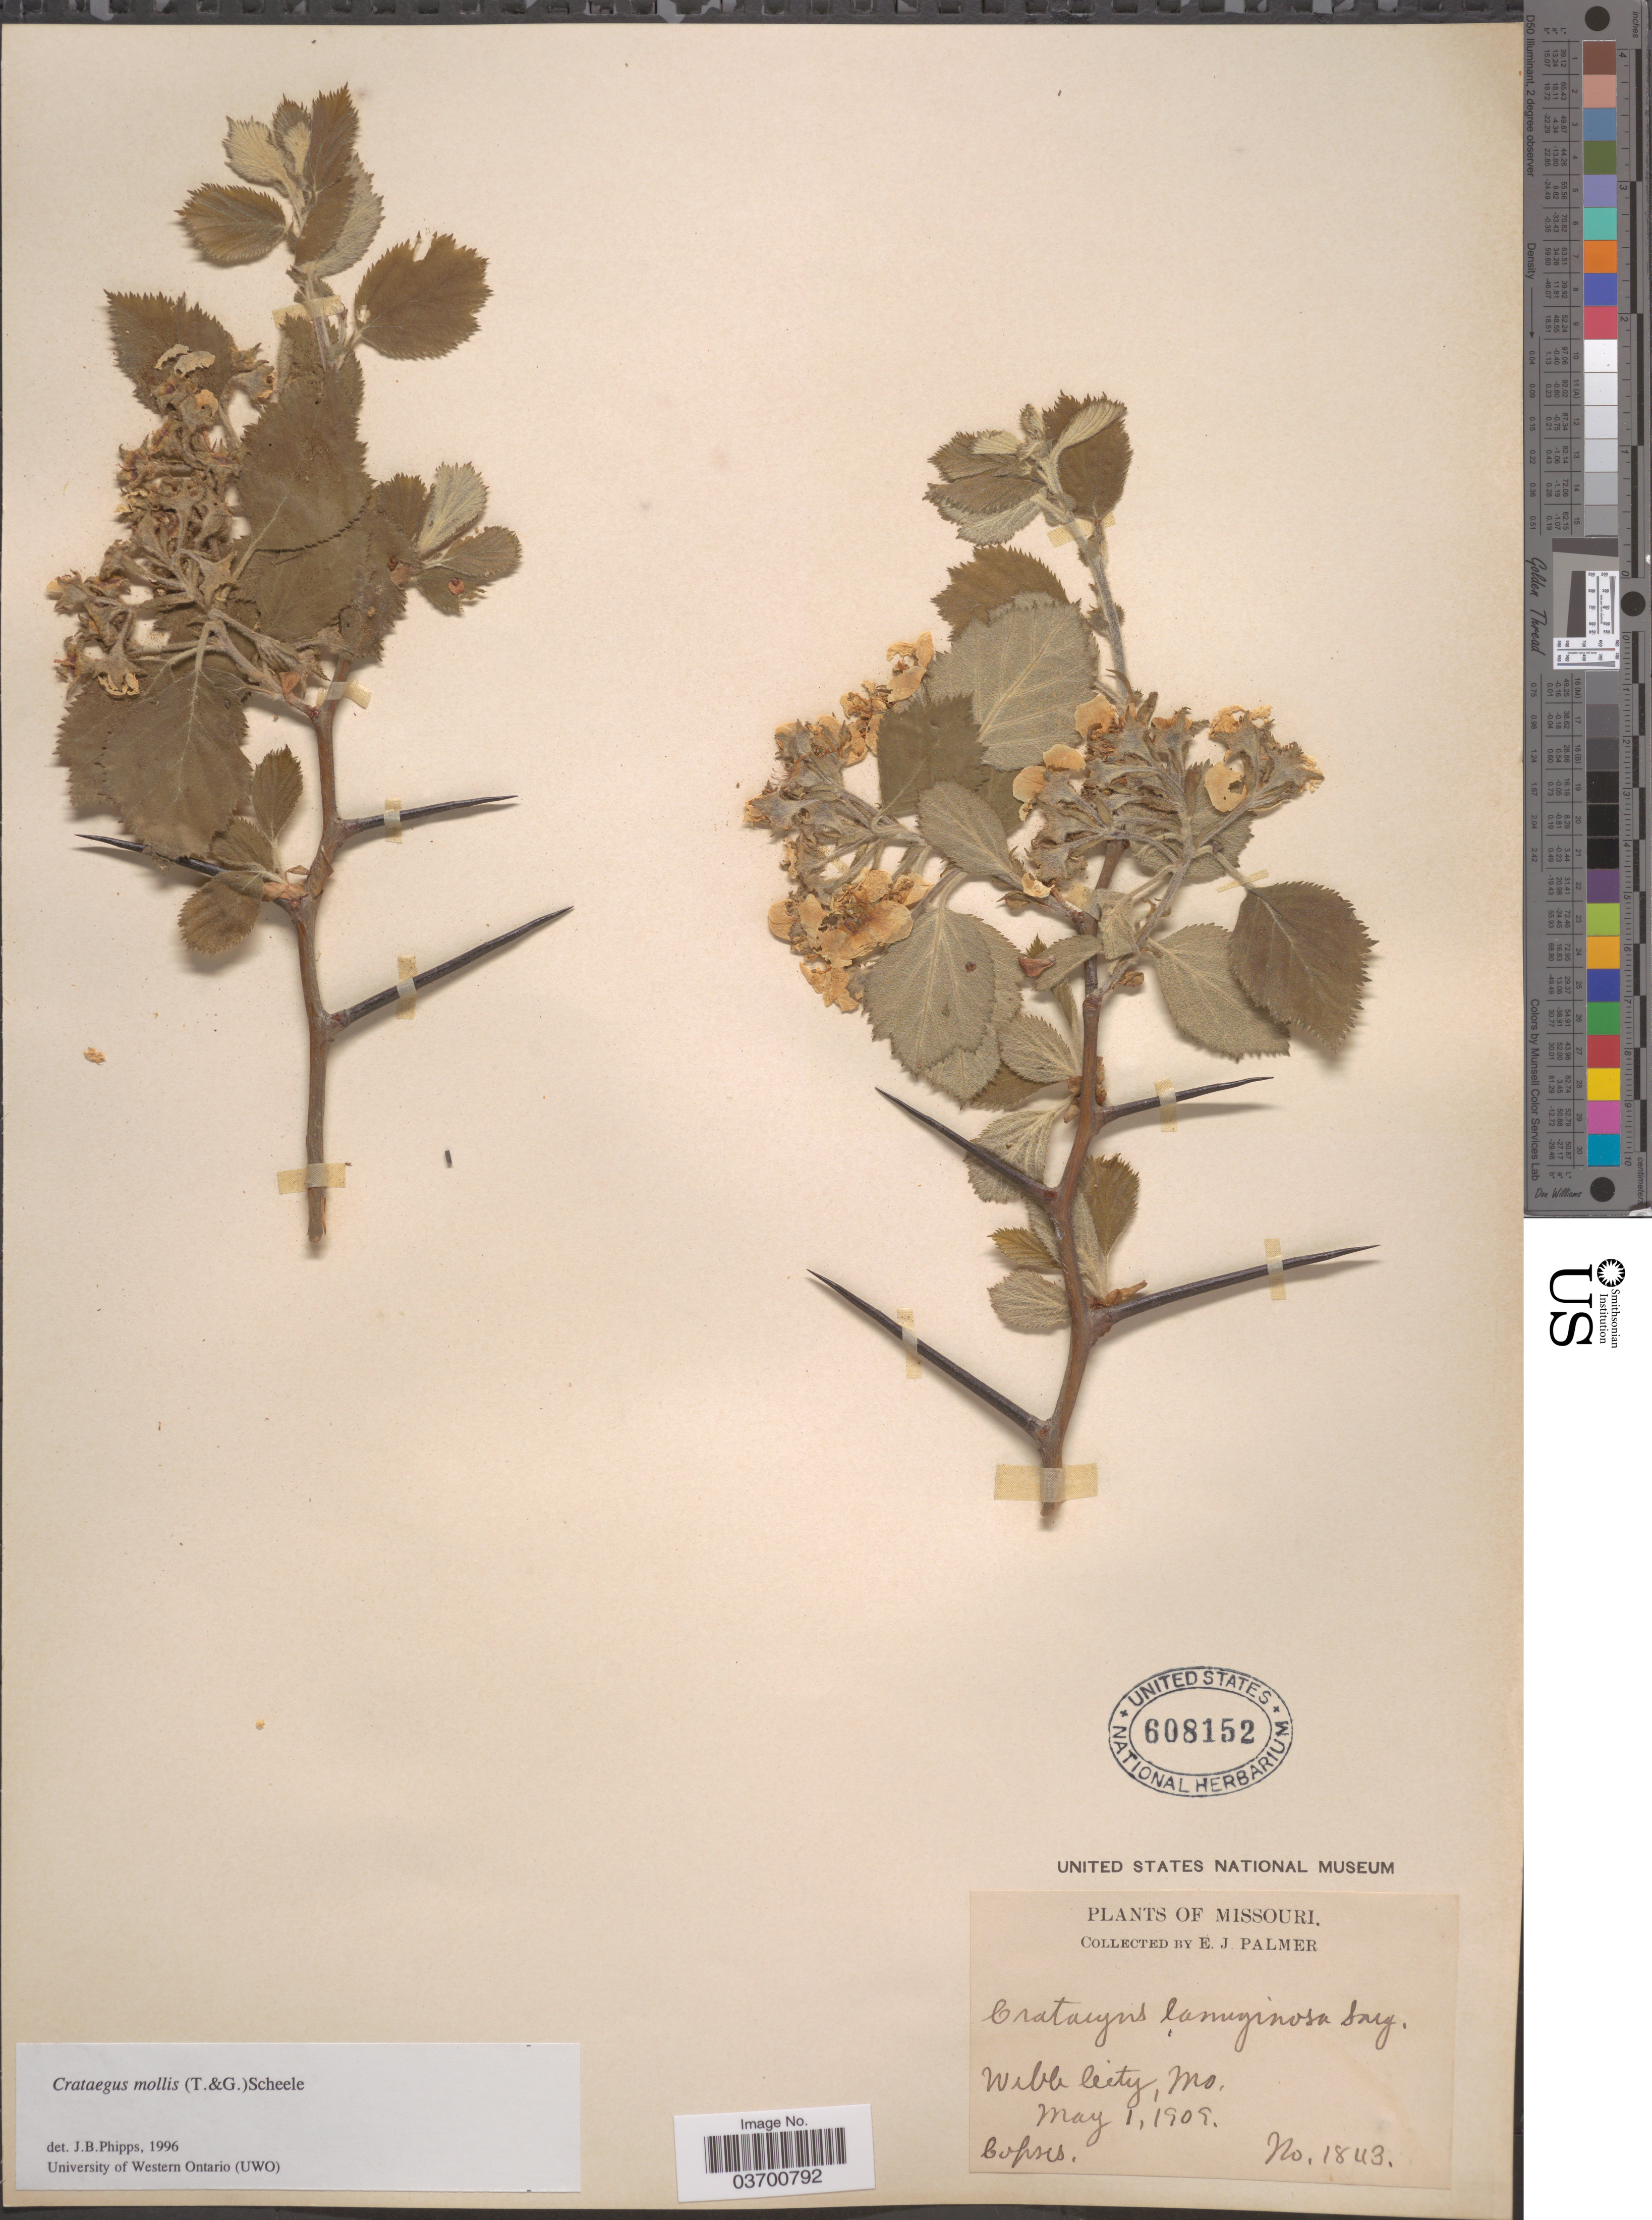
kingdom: Plantae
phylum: Tracheophyta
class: Magnoliopsida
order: Rosales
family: Rosaceae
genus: Crataegus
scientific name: Crataegus mollis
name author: (Torr. & A. Gray) Scheele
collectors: E. J. Palmer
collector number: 1843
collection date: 1909-05-01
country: United States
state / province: Missouri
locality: Webb City.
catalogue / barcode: US 608152